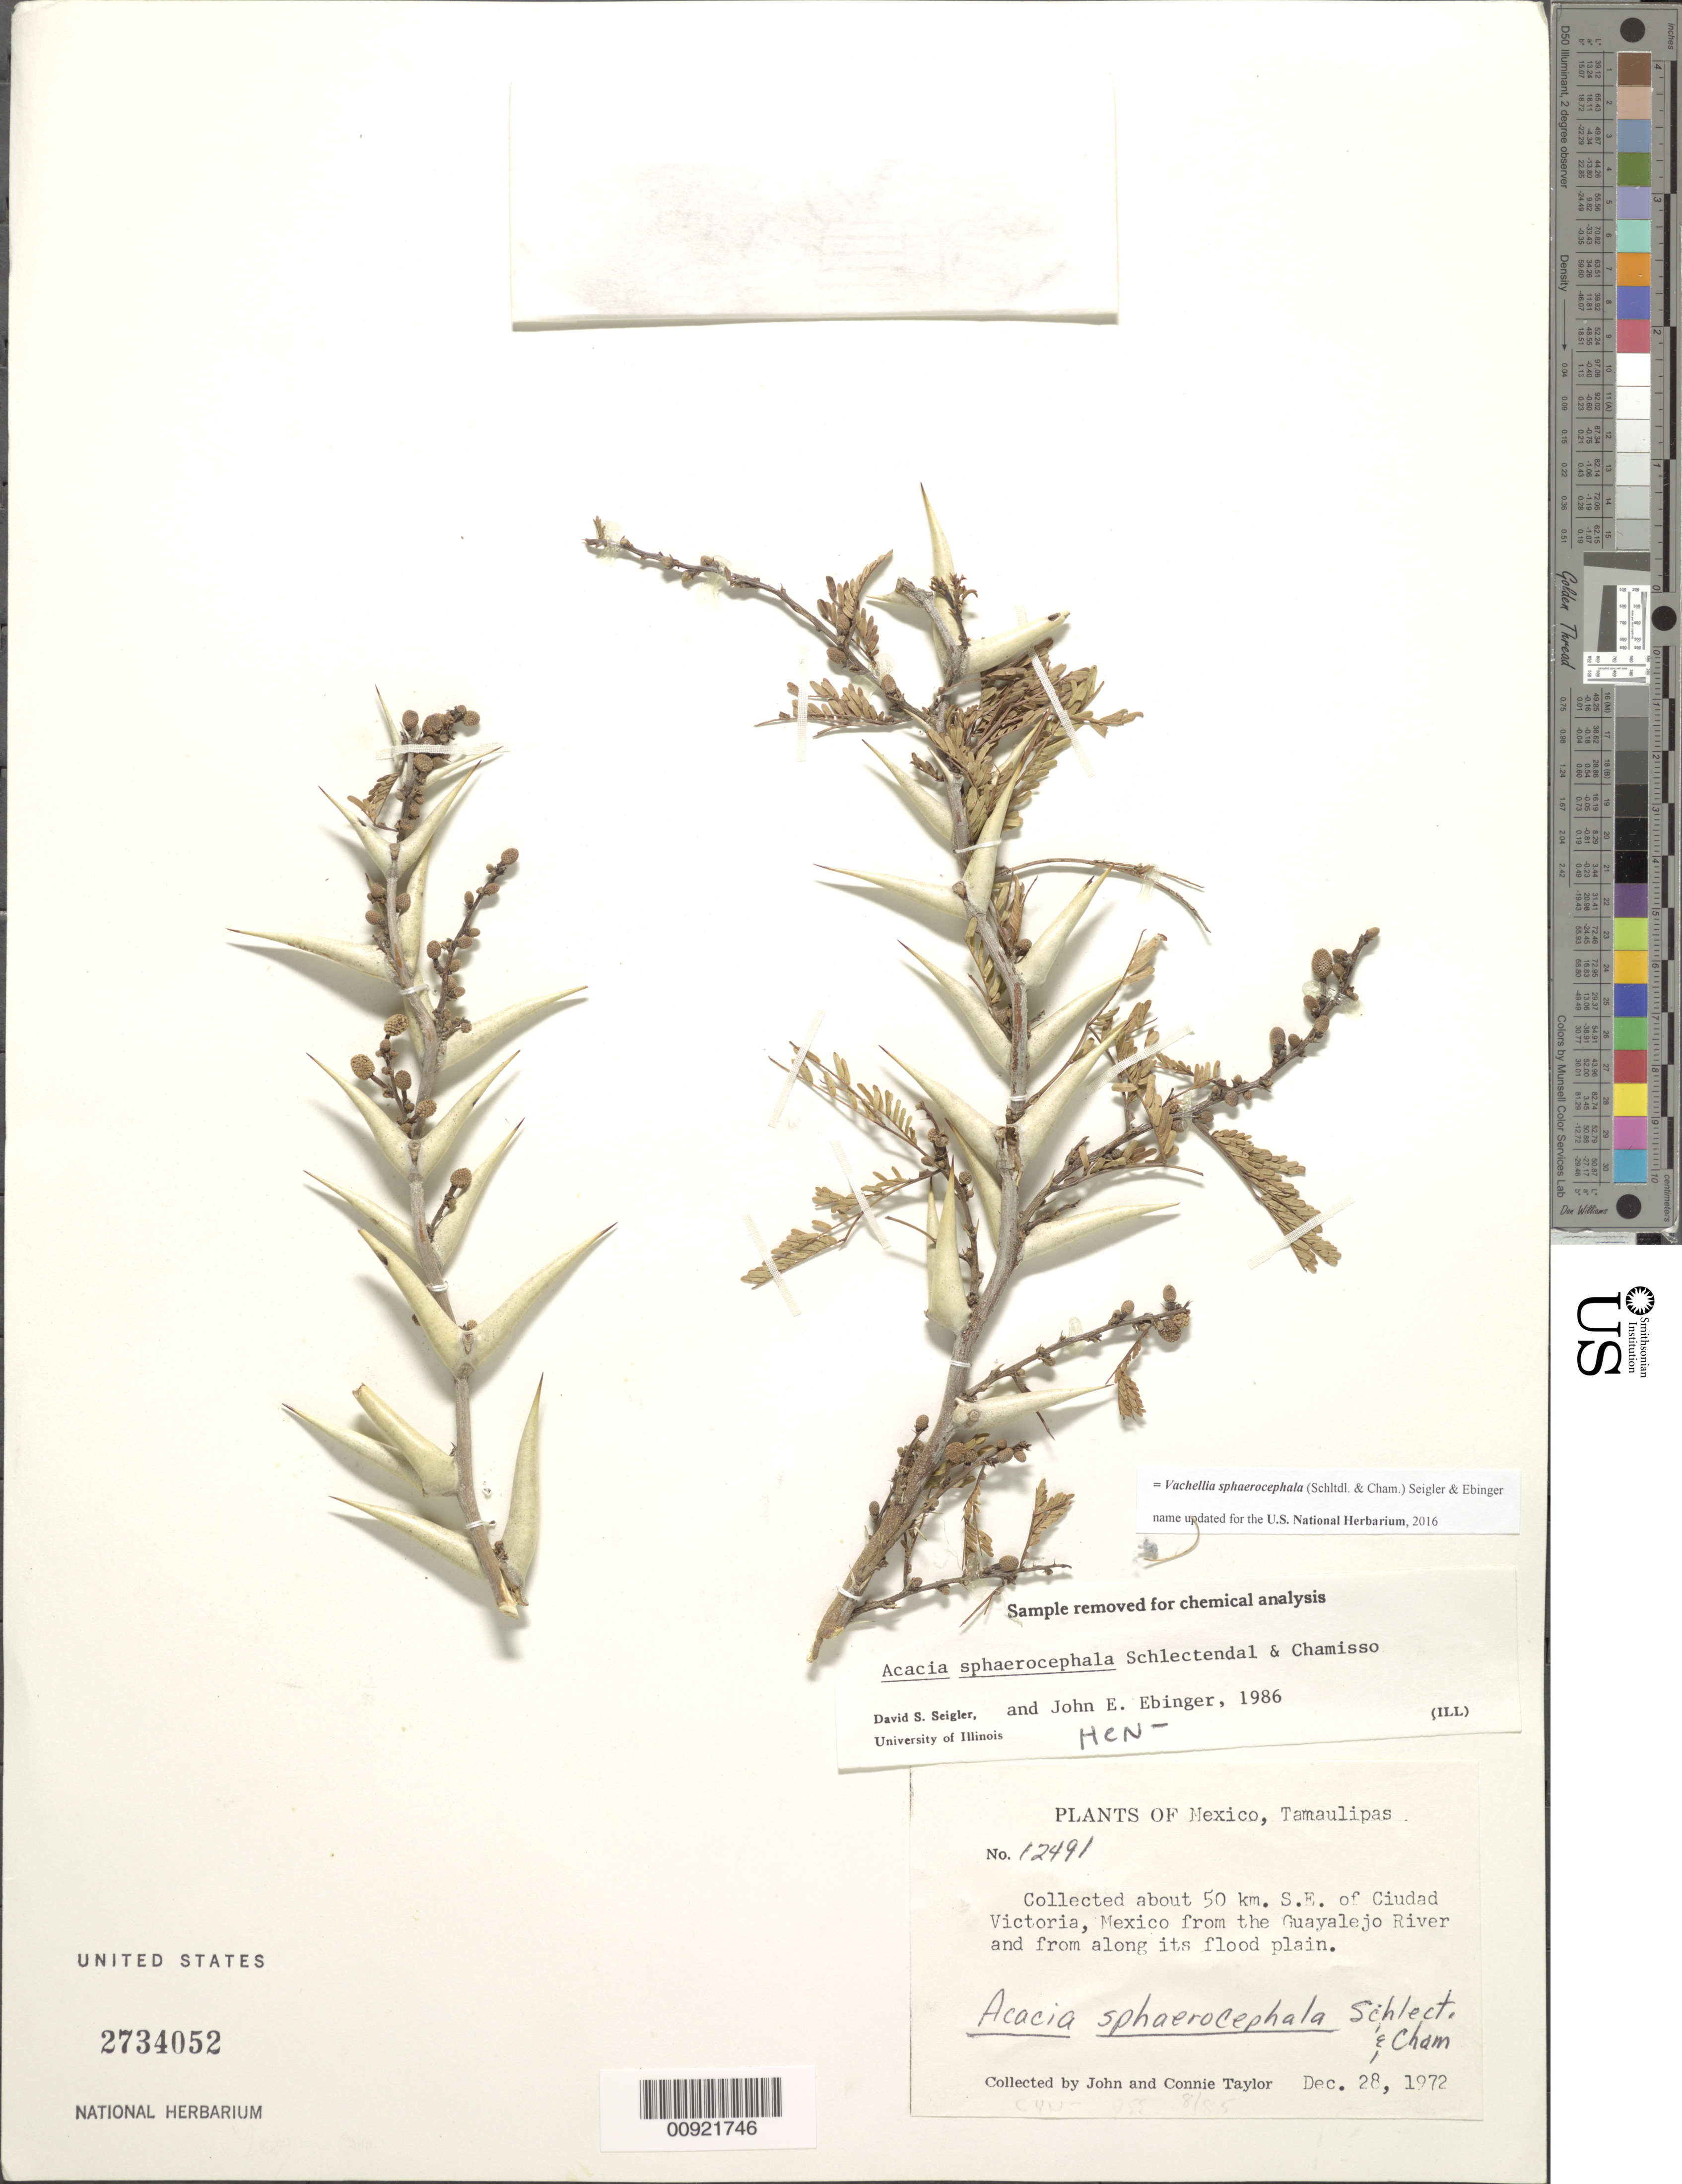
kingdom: Plantae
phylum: Tracheophyta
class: Magnoliopsida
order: Fabales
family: Fabaceae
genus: Vachellia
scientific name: Vachellia sphaerocephala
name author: (Cham. & Schltdl.) Seigler & Ebinger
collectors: J. Taylor & C. Taylor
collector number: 12491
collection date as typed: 28 Dec 1972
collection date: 1972-12-28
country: Mexico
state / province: Tamaulipas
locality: About 50 km. SE of Ciudad Victoria, from the Guayalejo River and from along its flood plain.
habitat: From river and from along its flood plain.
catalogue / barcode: US 2734052